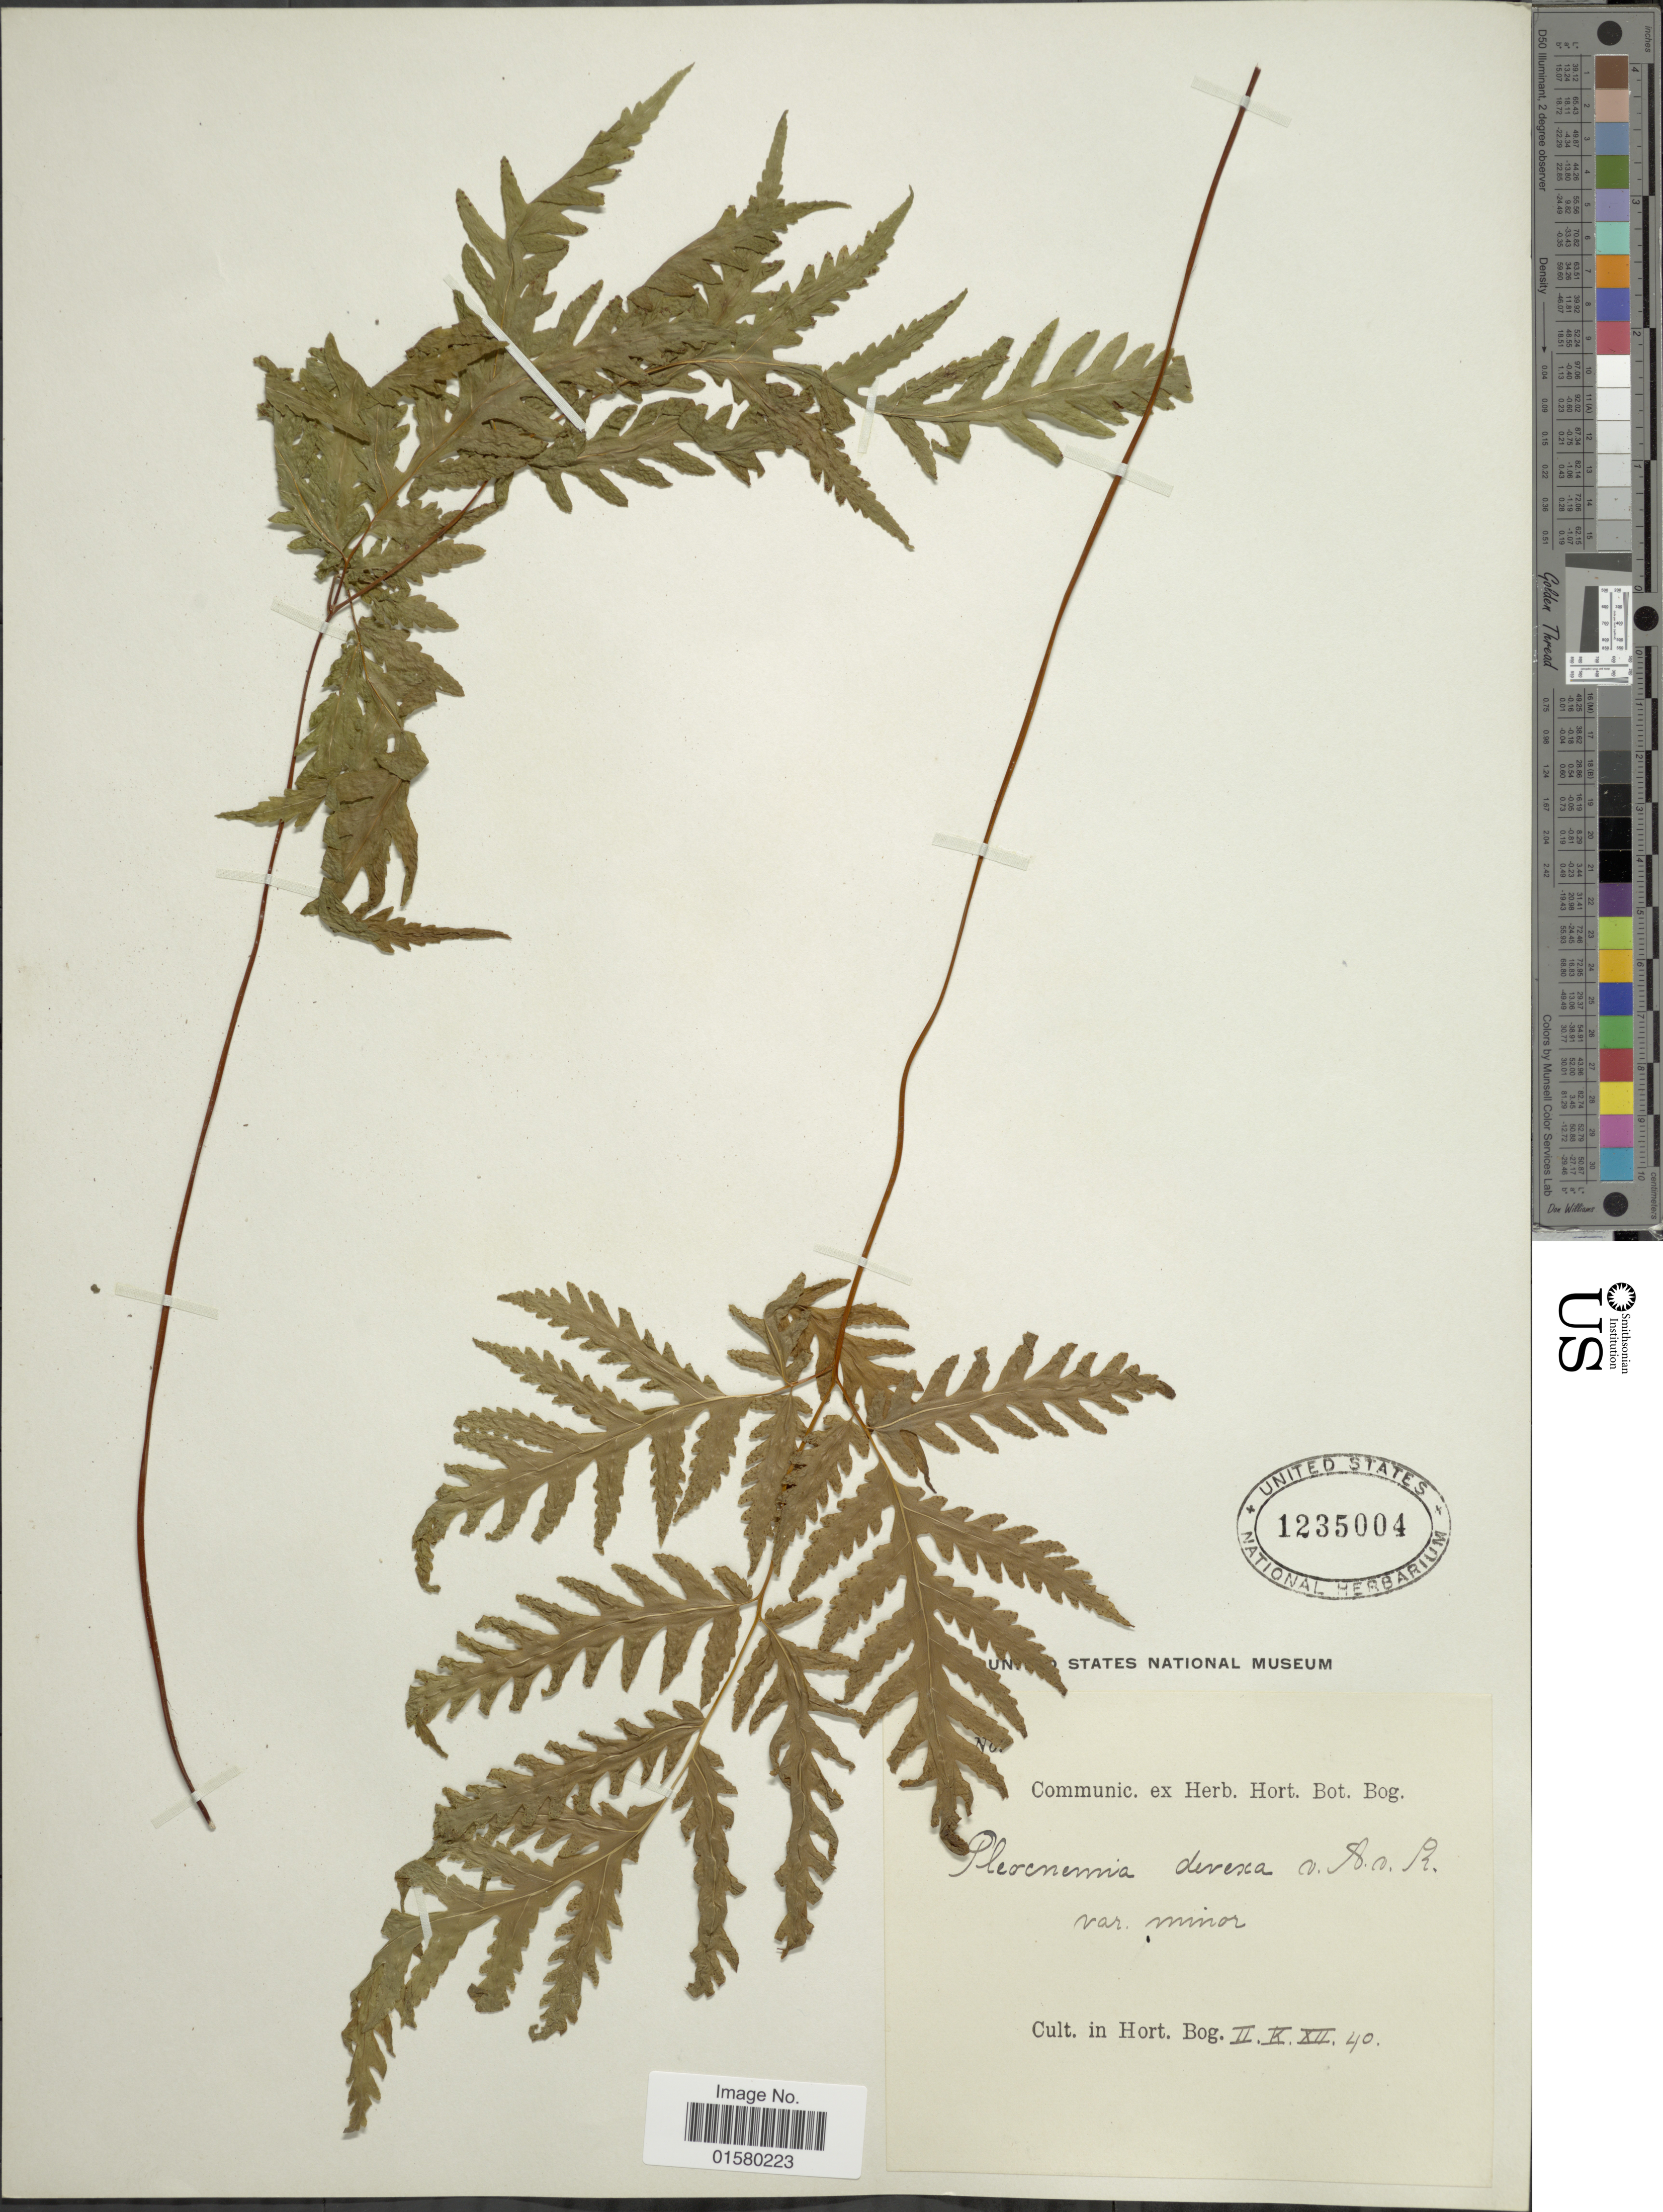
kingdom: Plantae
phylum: Tracheophyta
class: Polypodiopsida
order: Polypodiales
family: Tectariaceae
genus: Tectaria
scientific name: Tectaria devexa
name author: (Kunze) Copel.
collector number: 40*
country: Indonesia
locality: Hort. Bog.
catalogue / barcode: US 1235004